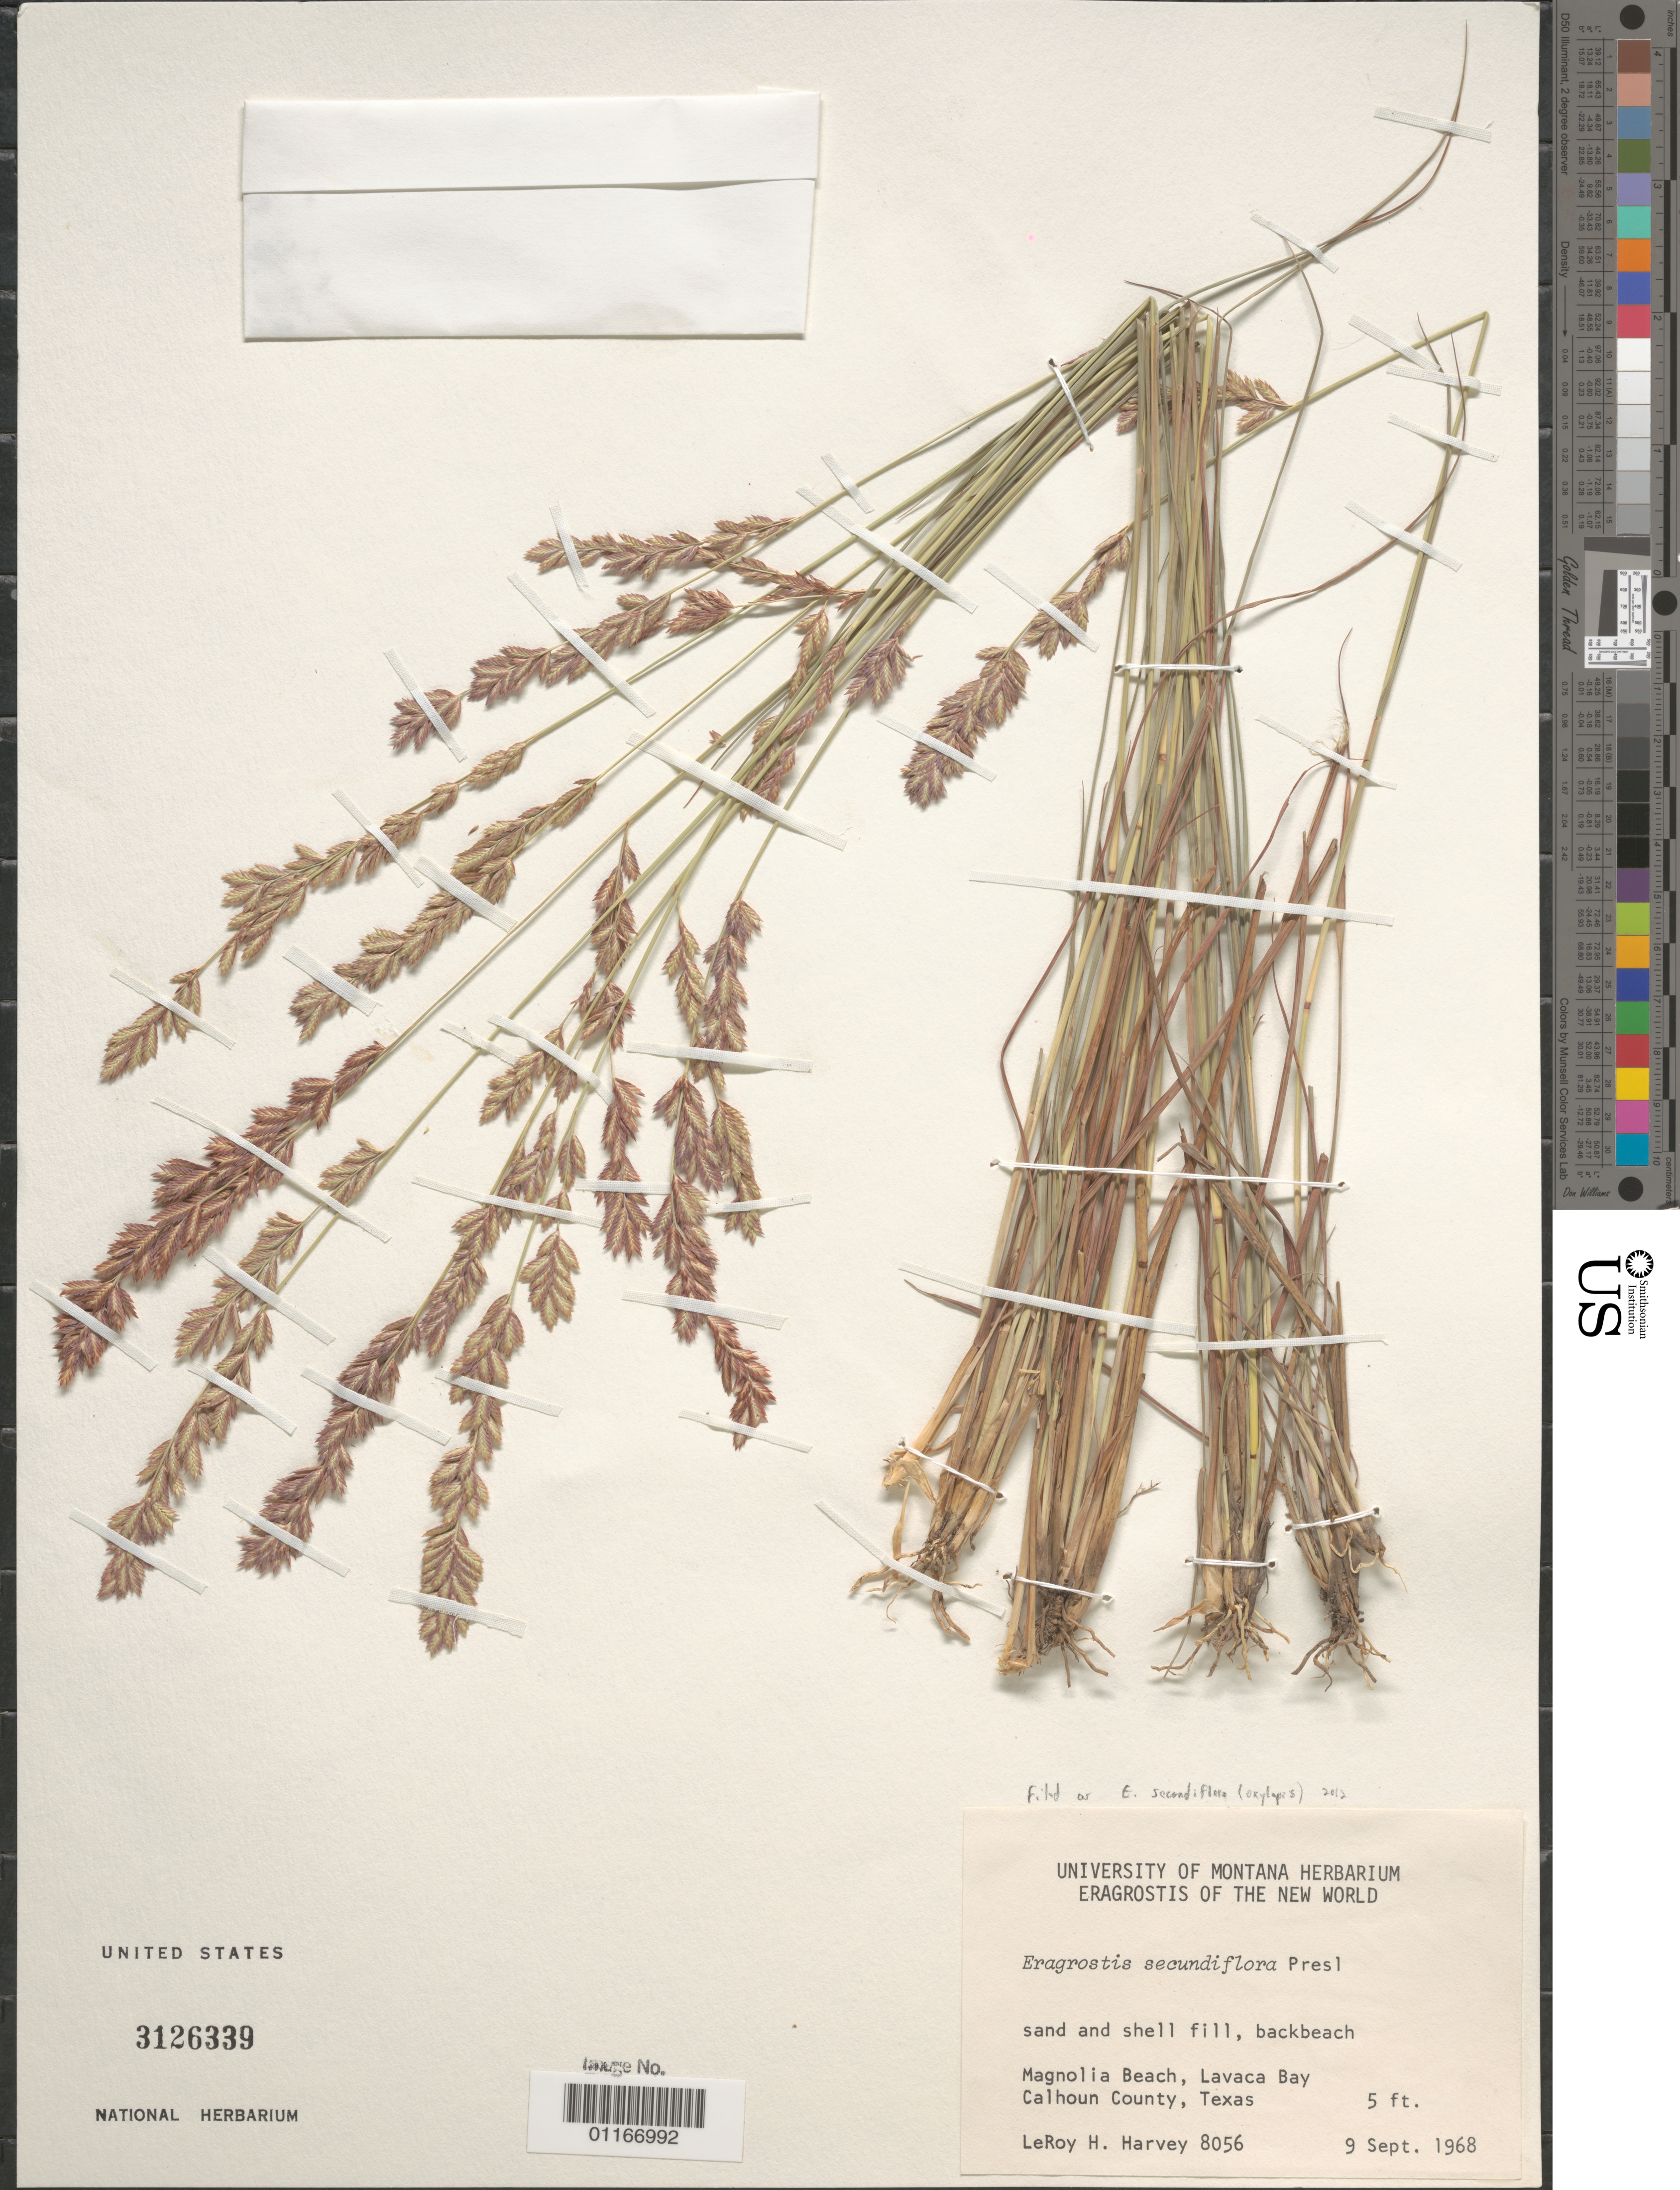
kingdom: Plantae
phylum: Tracheophyta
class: Liliopsida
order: Poales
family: Poaceae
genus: Eragrostis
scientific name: Eragrostis secundiflora subsp. oxylepis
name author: (Torr.) S.D. Koch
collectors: L. H. Harvey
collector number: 8056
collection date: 1968-09-09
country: United States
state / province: Texas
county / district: Calhoun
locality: Magnolia Beach, Lavaca Bay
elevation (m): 2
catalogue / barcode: US 3126339